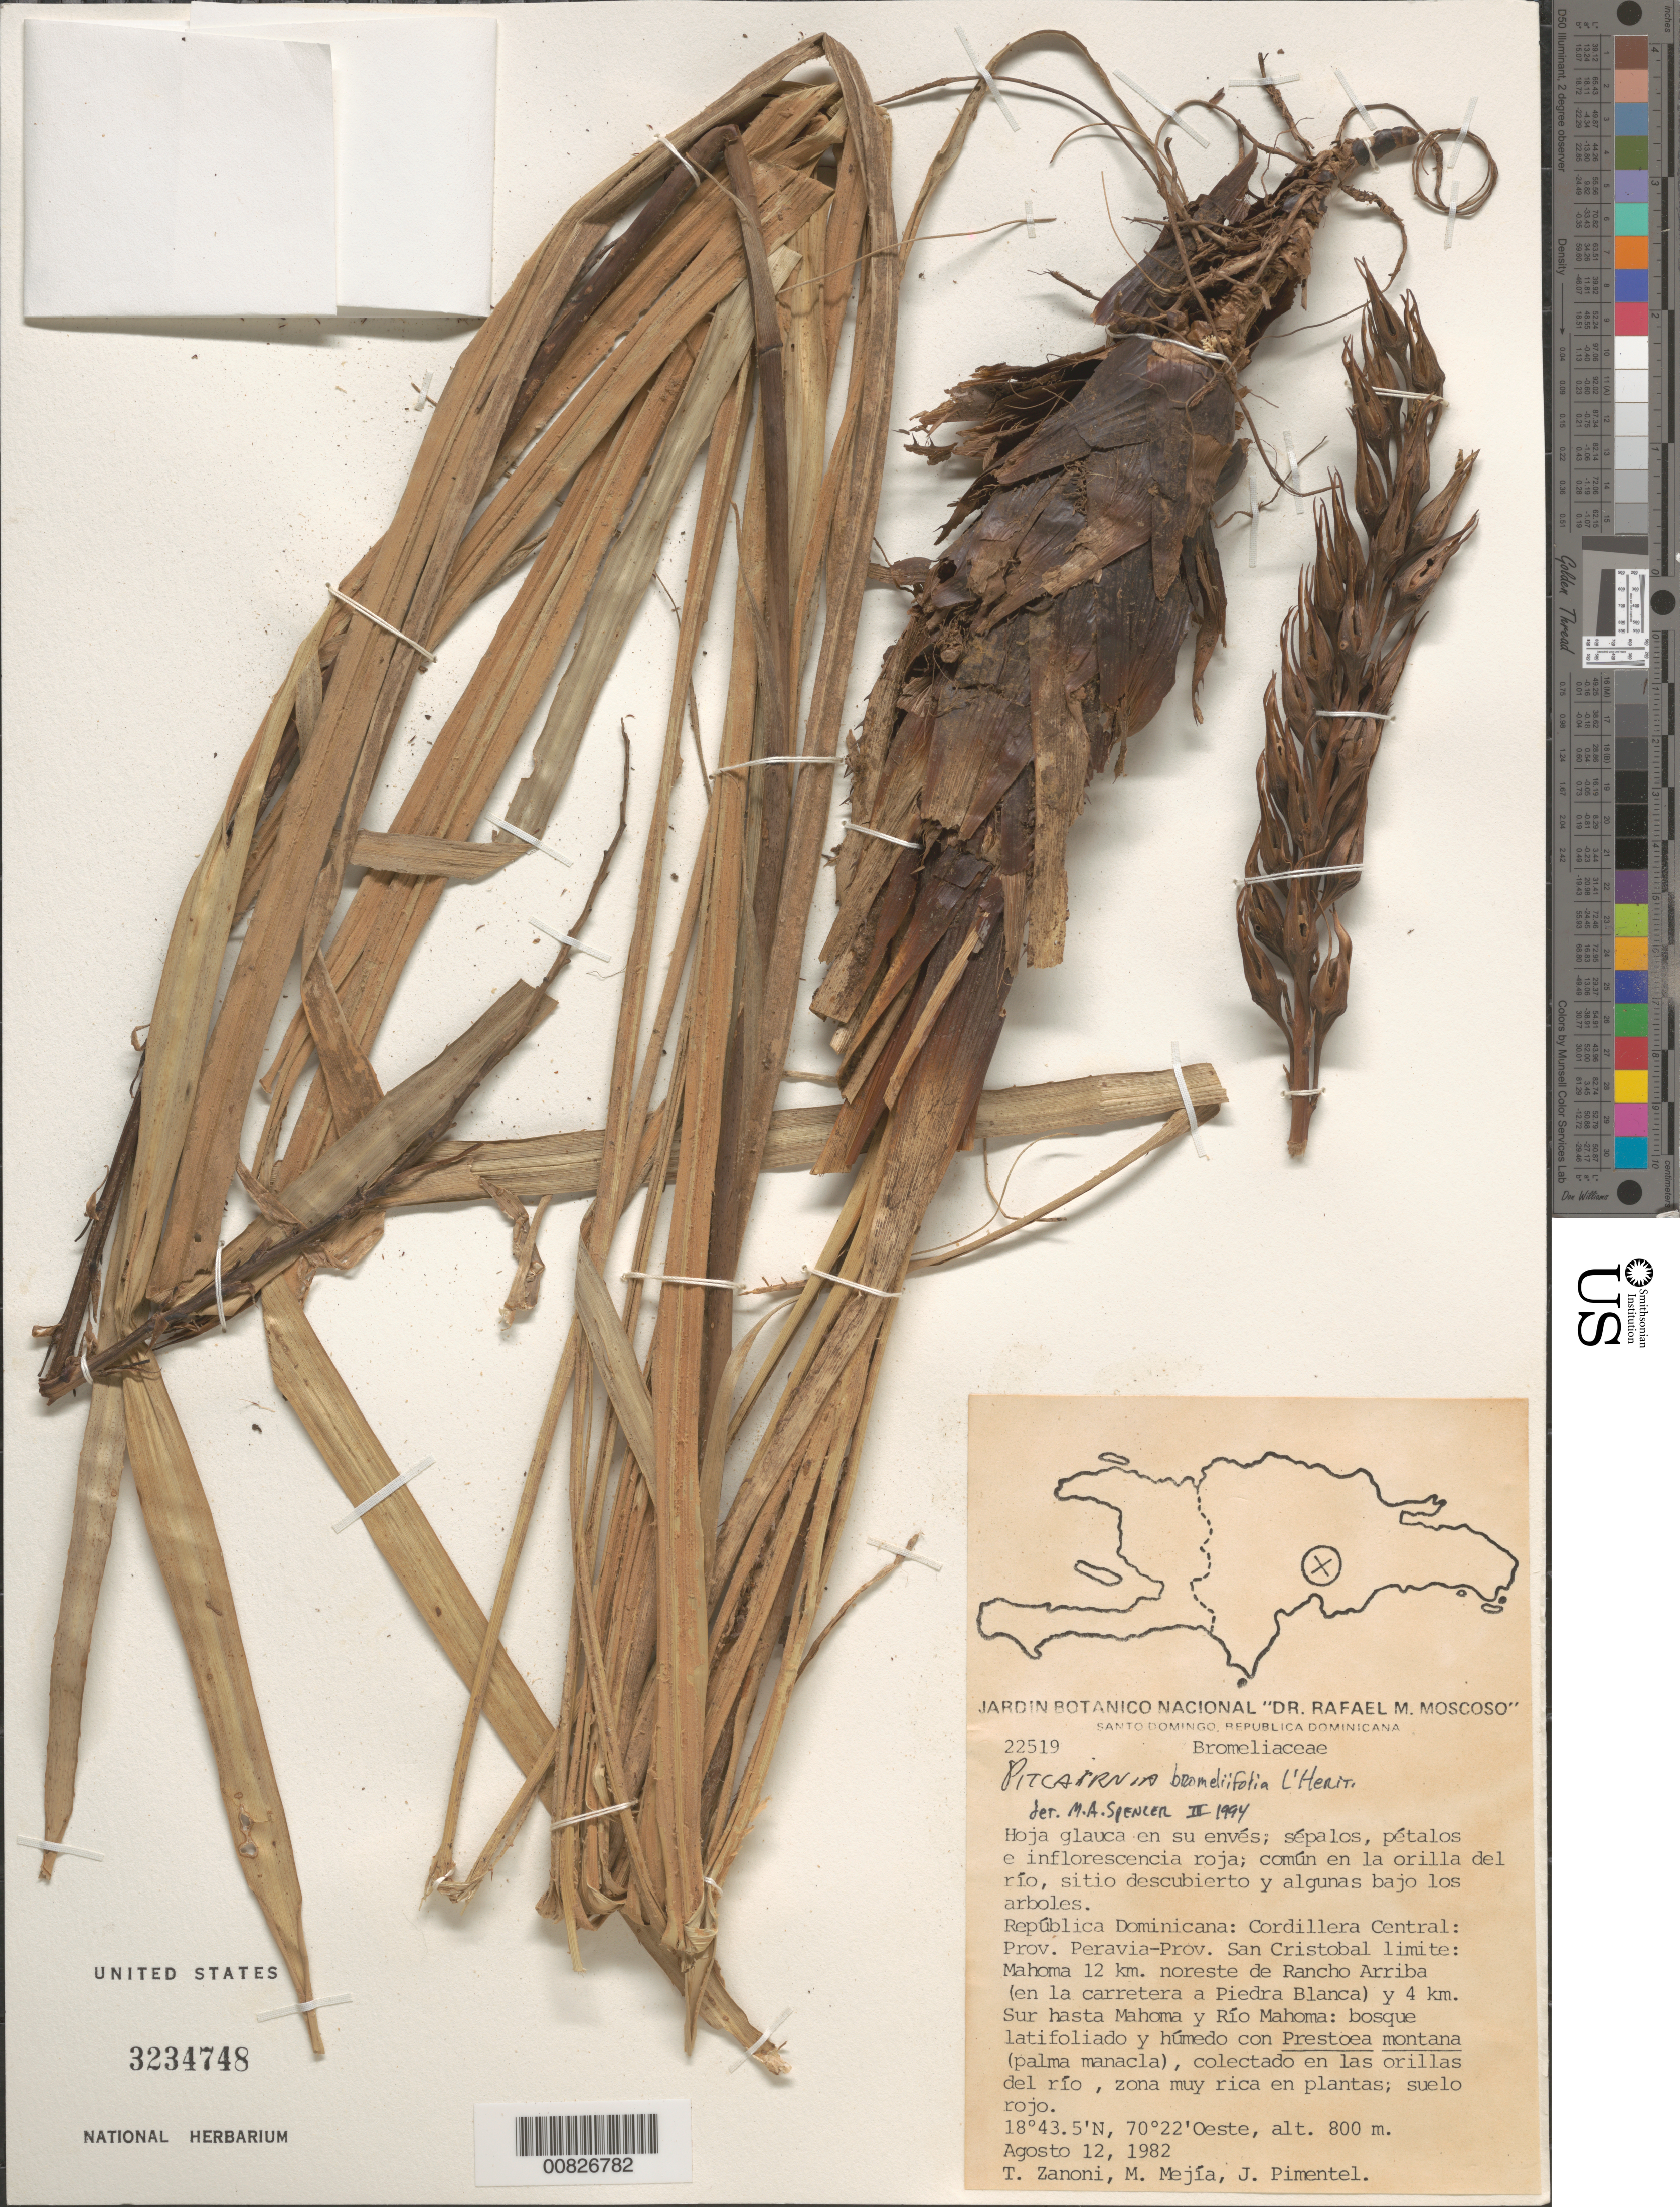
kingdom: Plantae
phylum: Tracheophyta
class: Liliopsida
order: Poales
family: Bromeliaceae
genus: Pitcairnia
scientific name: Pitcairnia bromeliifolia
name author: L'Hér.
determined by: Spencer, M. A.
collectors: T. A. Zanoni, M. Mejia & J. Pimentel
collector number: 22519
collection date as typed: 12 Aug 1982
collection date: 1982-08-12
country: Dominican Republic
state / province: Peravia / San Cristóbal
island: Hispaniola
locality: Coordillera Central: Prov. Peravia - Prov. San Cristóbal limite: Mahoma 12 km. noreste de Rancho Arriba (en la carretera a Piedra Blanca) y 4 km. Sur hasta Mahoma y Río Mahoma.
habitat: Orillas del río, zona muy rica en plantas; suelo rojo. Bosque latifoliado y húmedo con Prestoea montana (palma manacla).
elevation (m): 800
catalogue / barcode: US 3234748